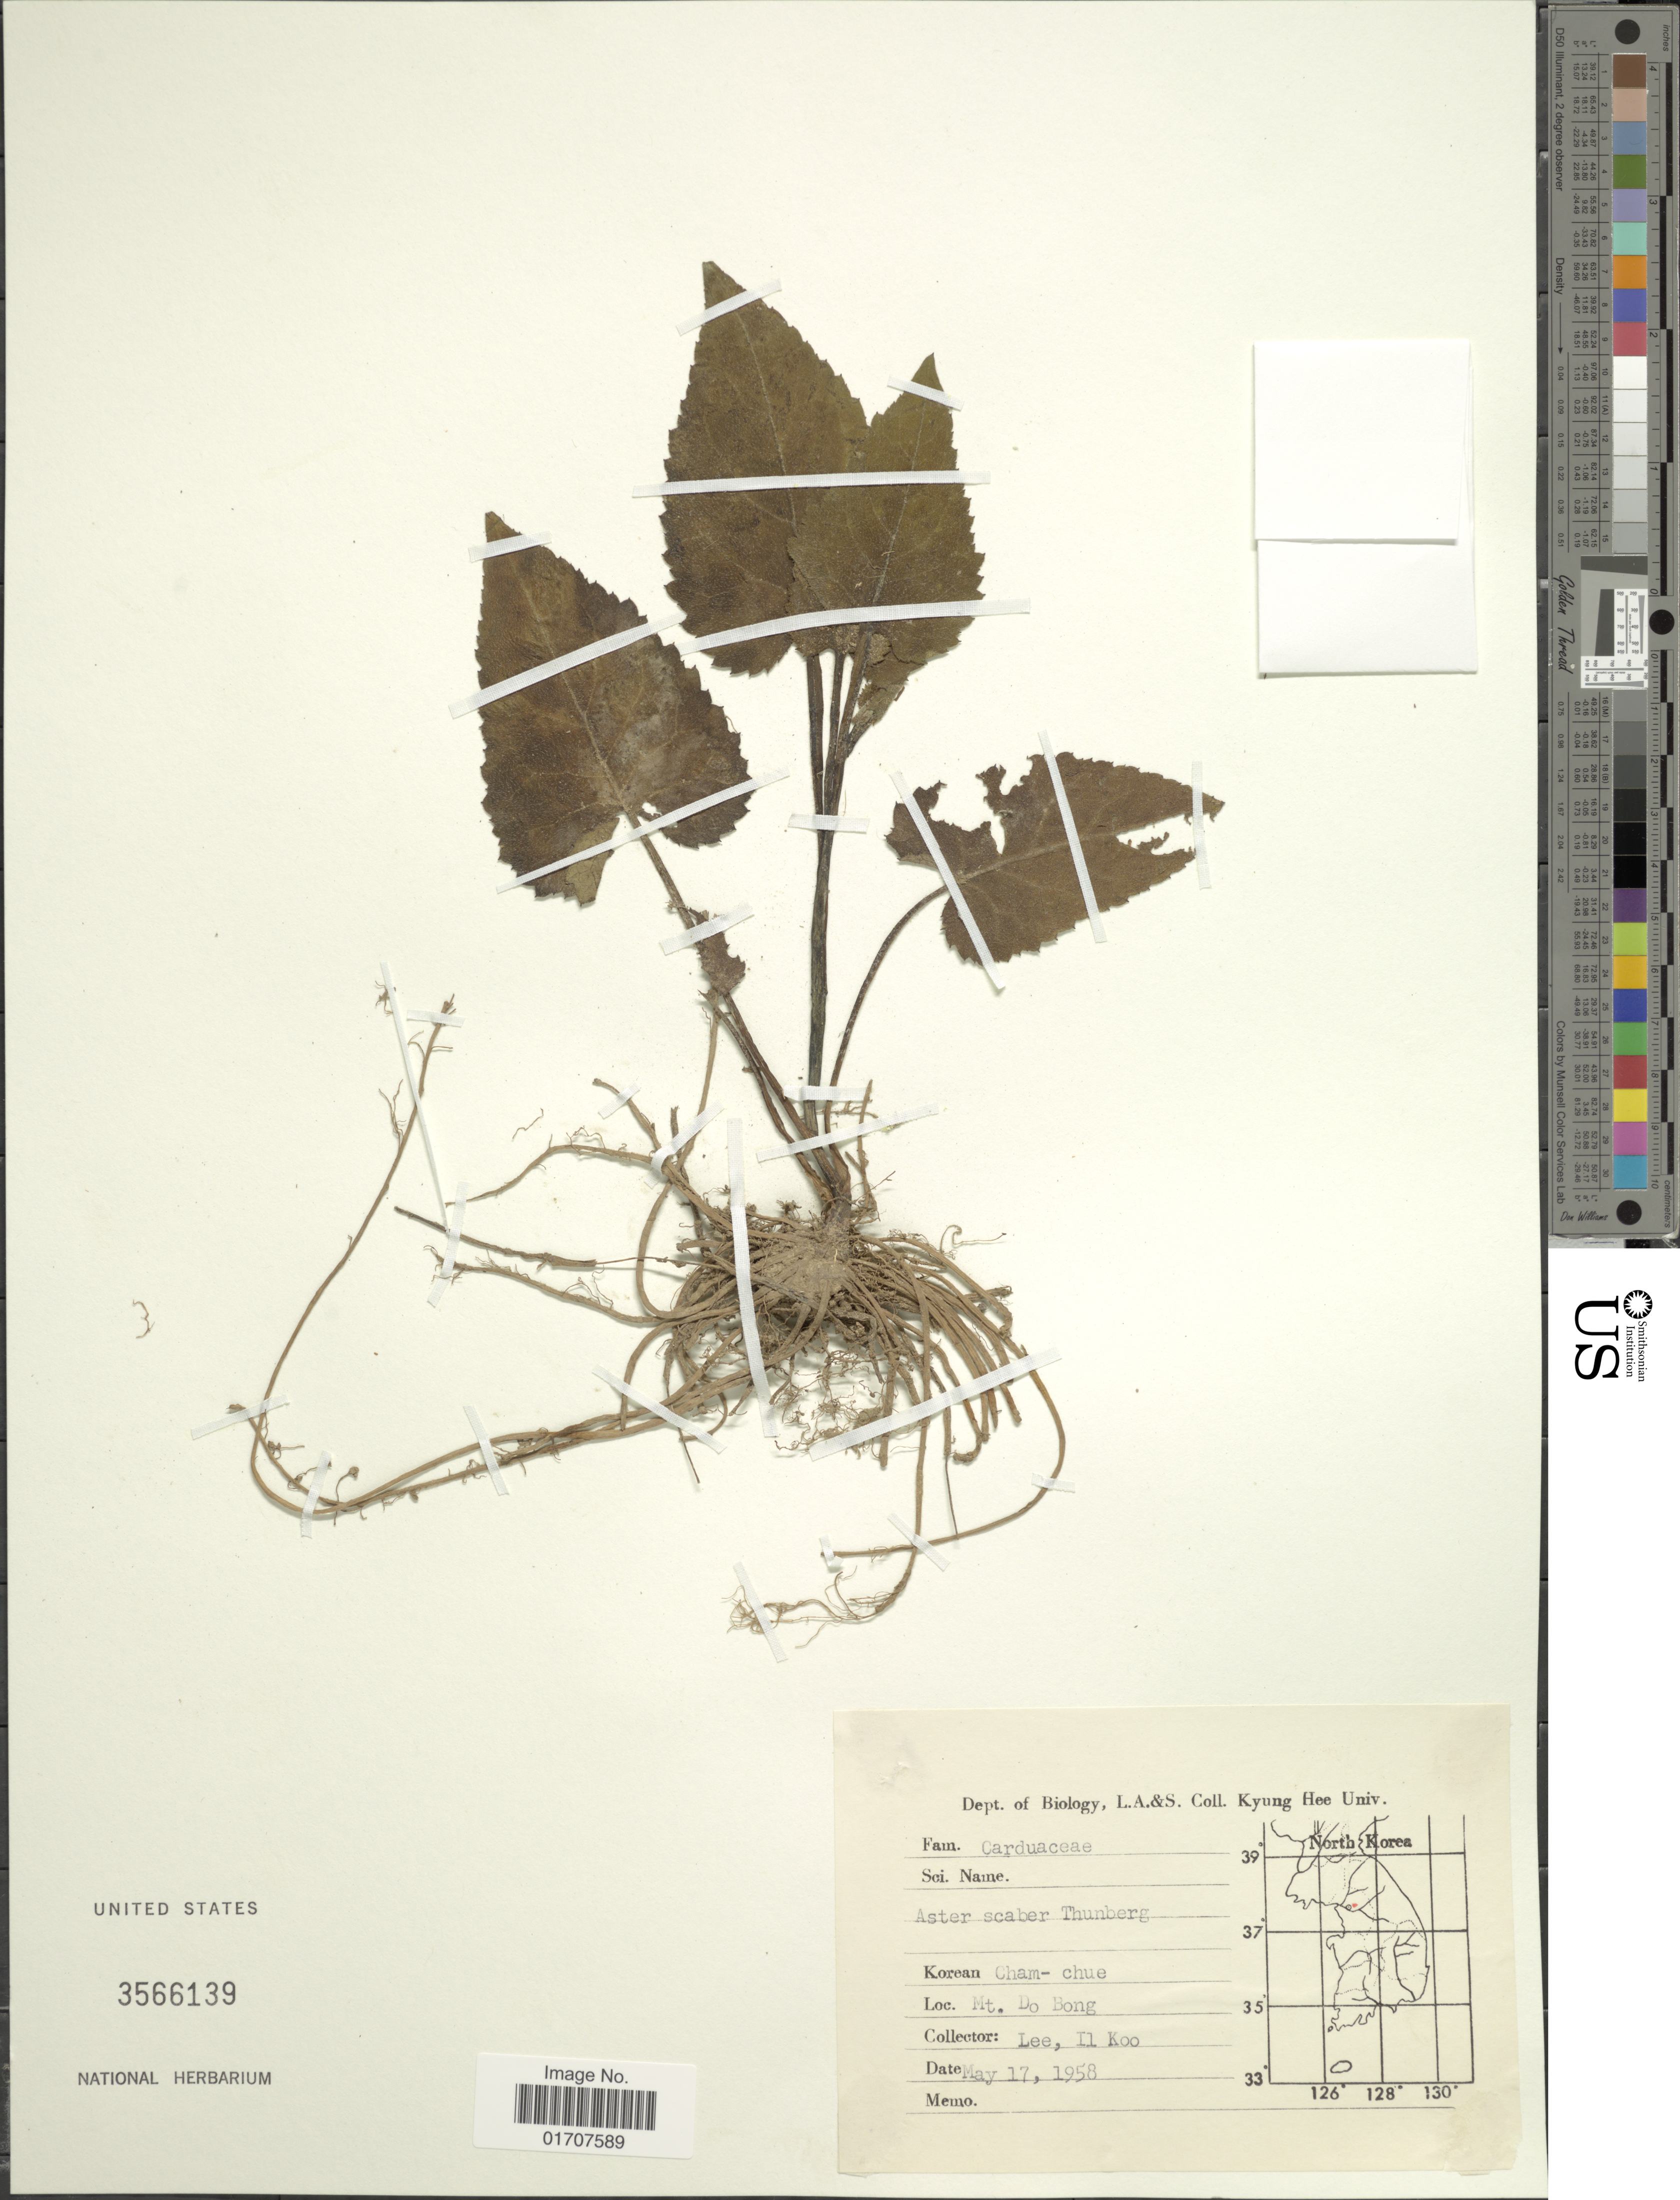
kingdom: Plantae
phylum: Tracheophyta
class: Magnoliopsida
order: Asterales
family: Asteraceae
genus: Doellingeria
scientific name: Doellingeria scaber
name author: (Thunb.) Nees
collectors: I. Lee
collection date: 1958-05-17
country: South Korea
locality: Mt. Do Bong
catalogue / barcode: US 3566139